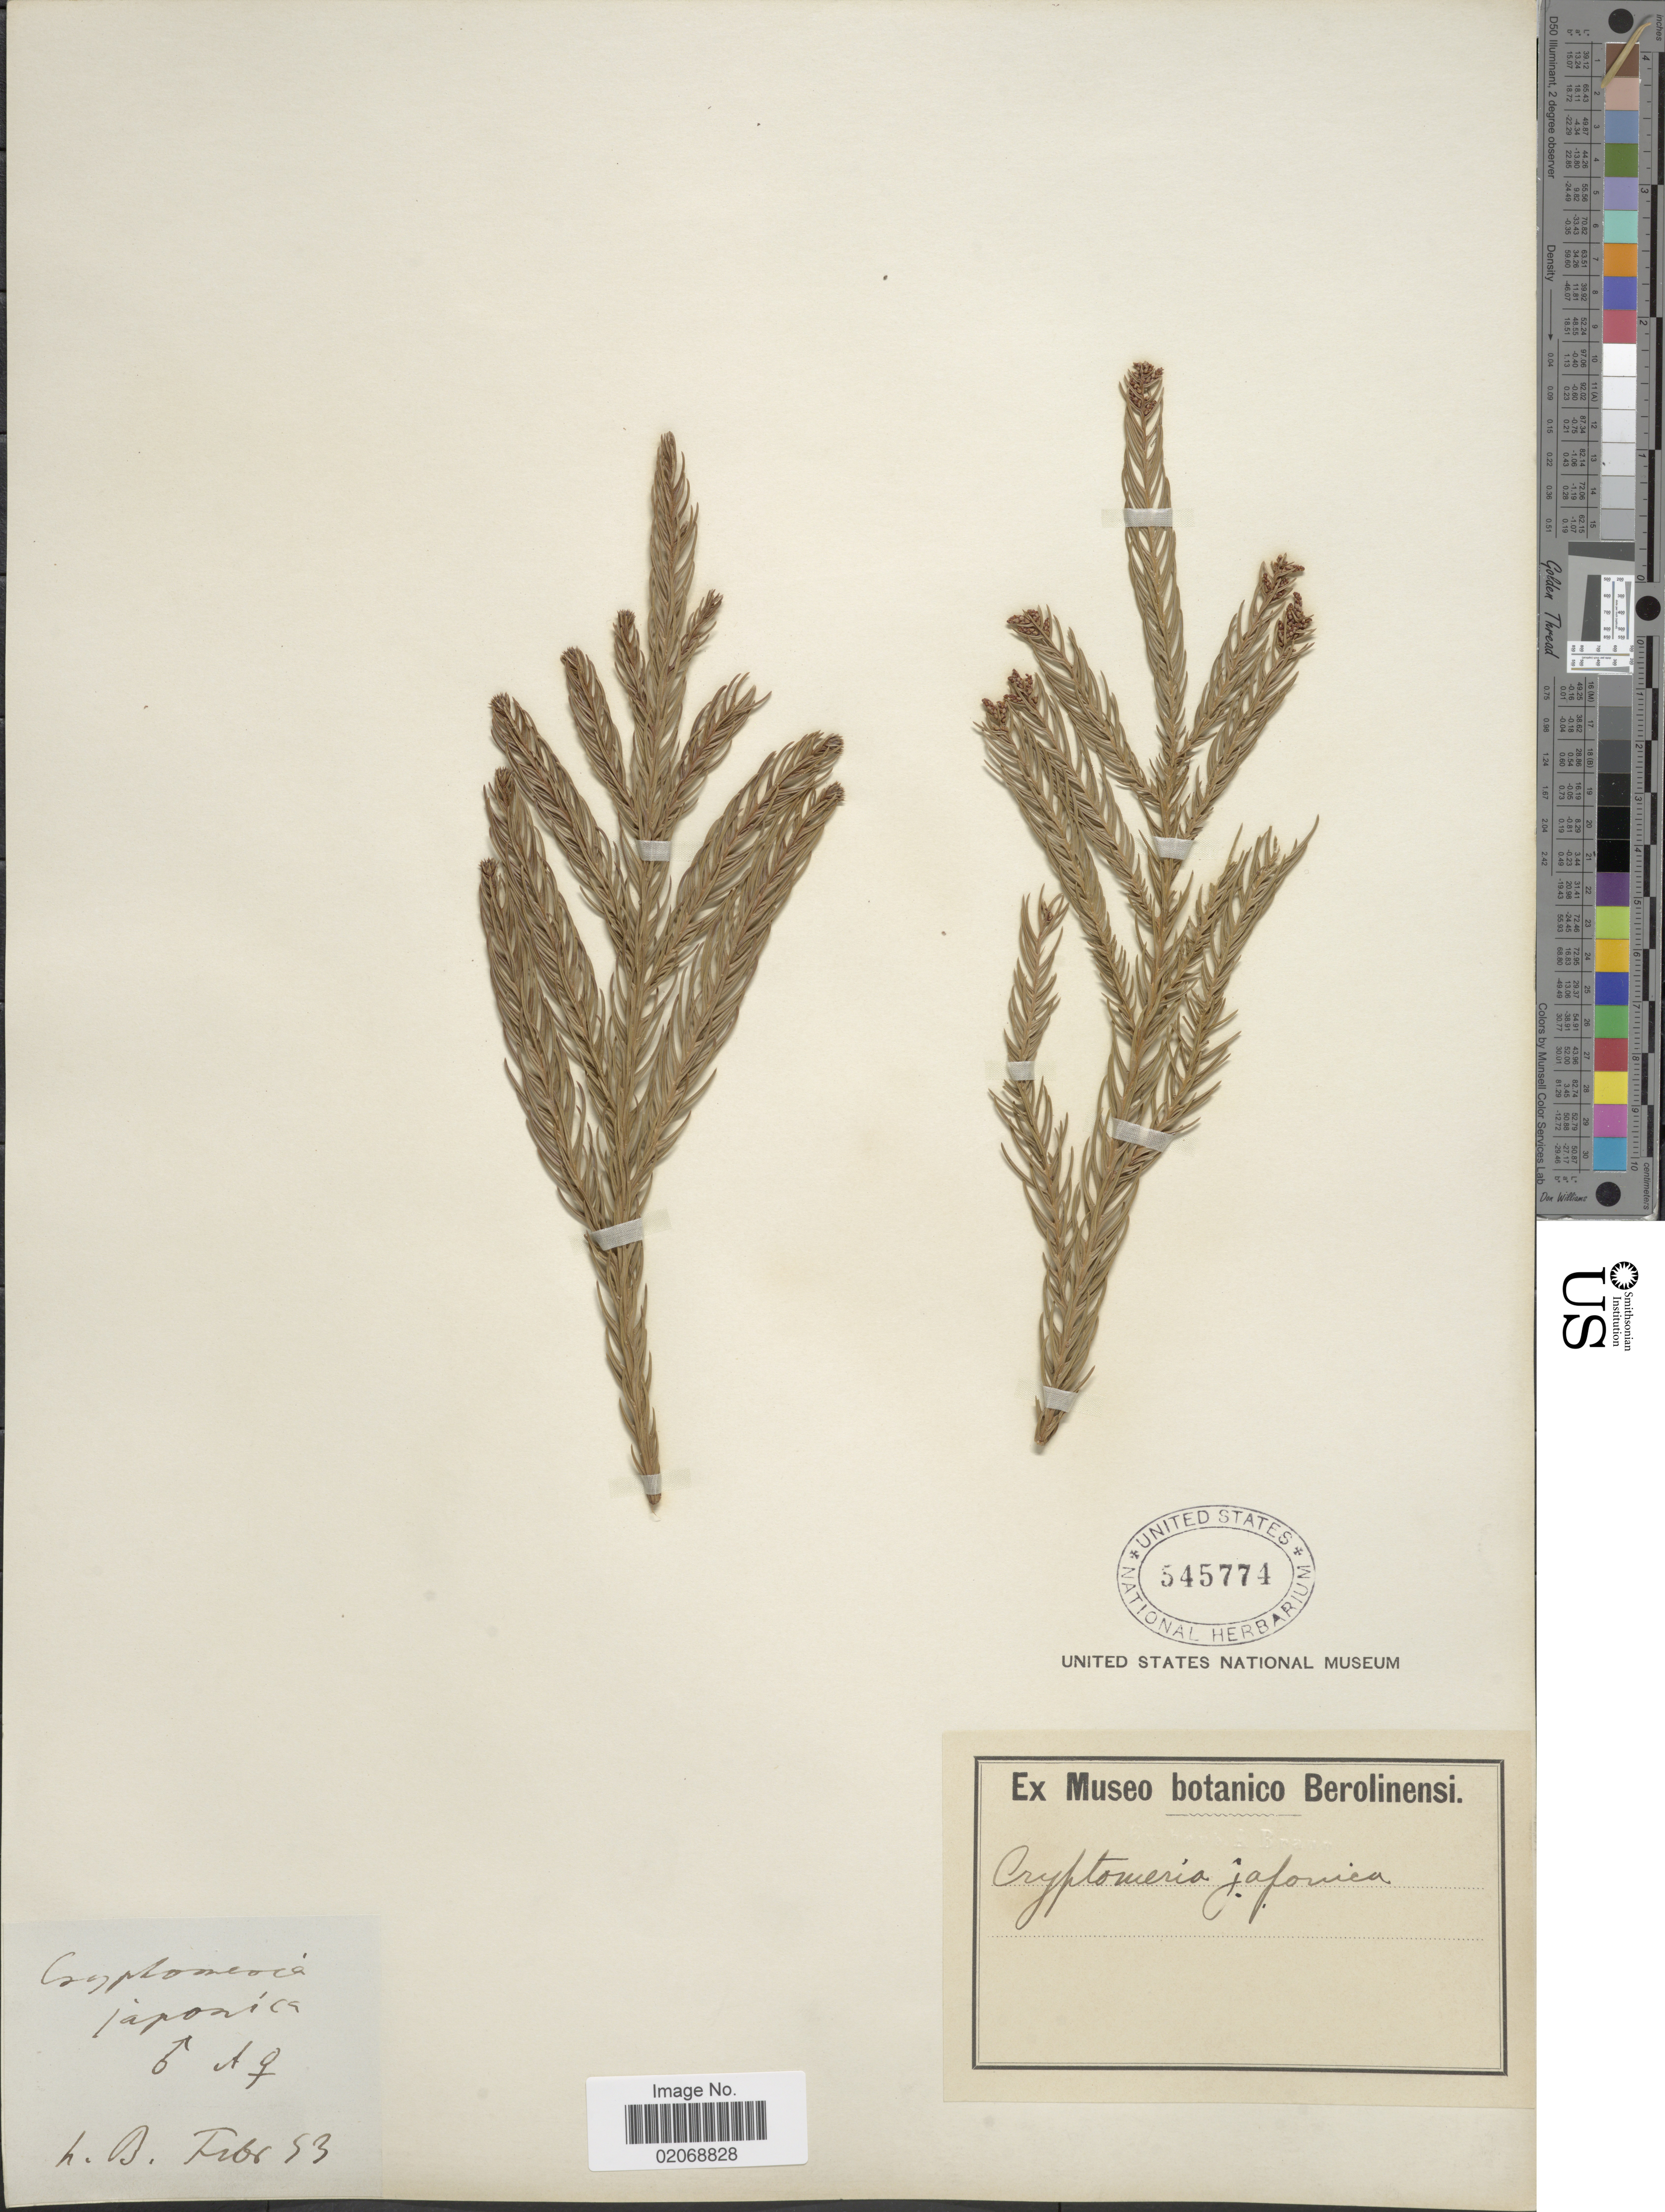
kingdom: Plantae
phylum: Tracheophyta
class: Pinopsida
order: Pinales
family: Cupressaceae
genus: Cryptomeria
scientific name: Cryptomeria japonica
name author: (Thunb. ex L. f.) D. Don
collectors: L.B.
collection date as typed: Transcribed d/m/y: /2/53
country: Japan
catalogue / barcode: US 545774